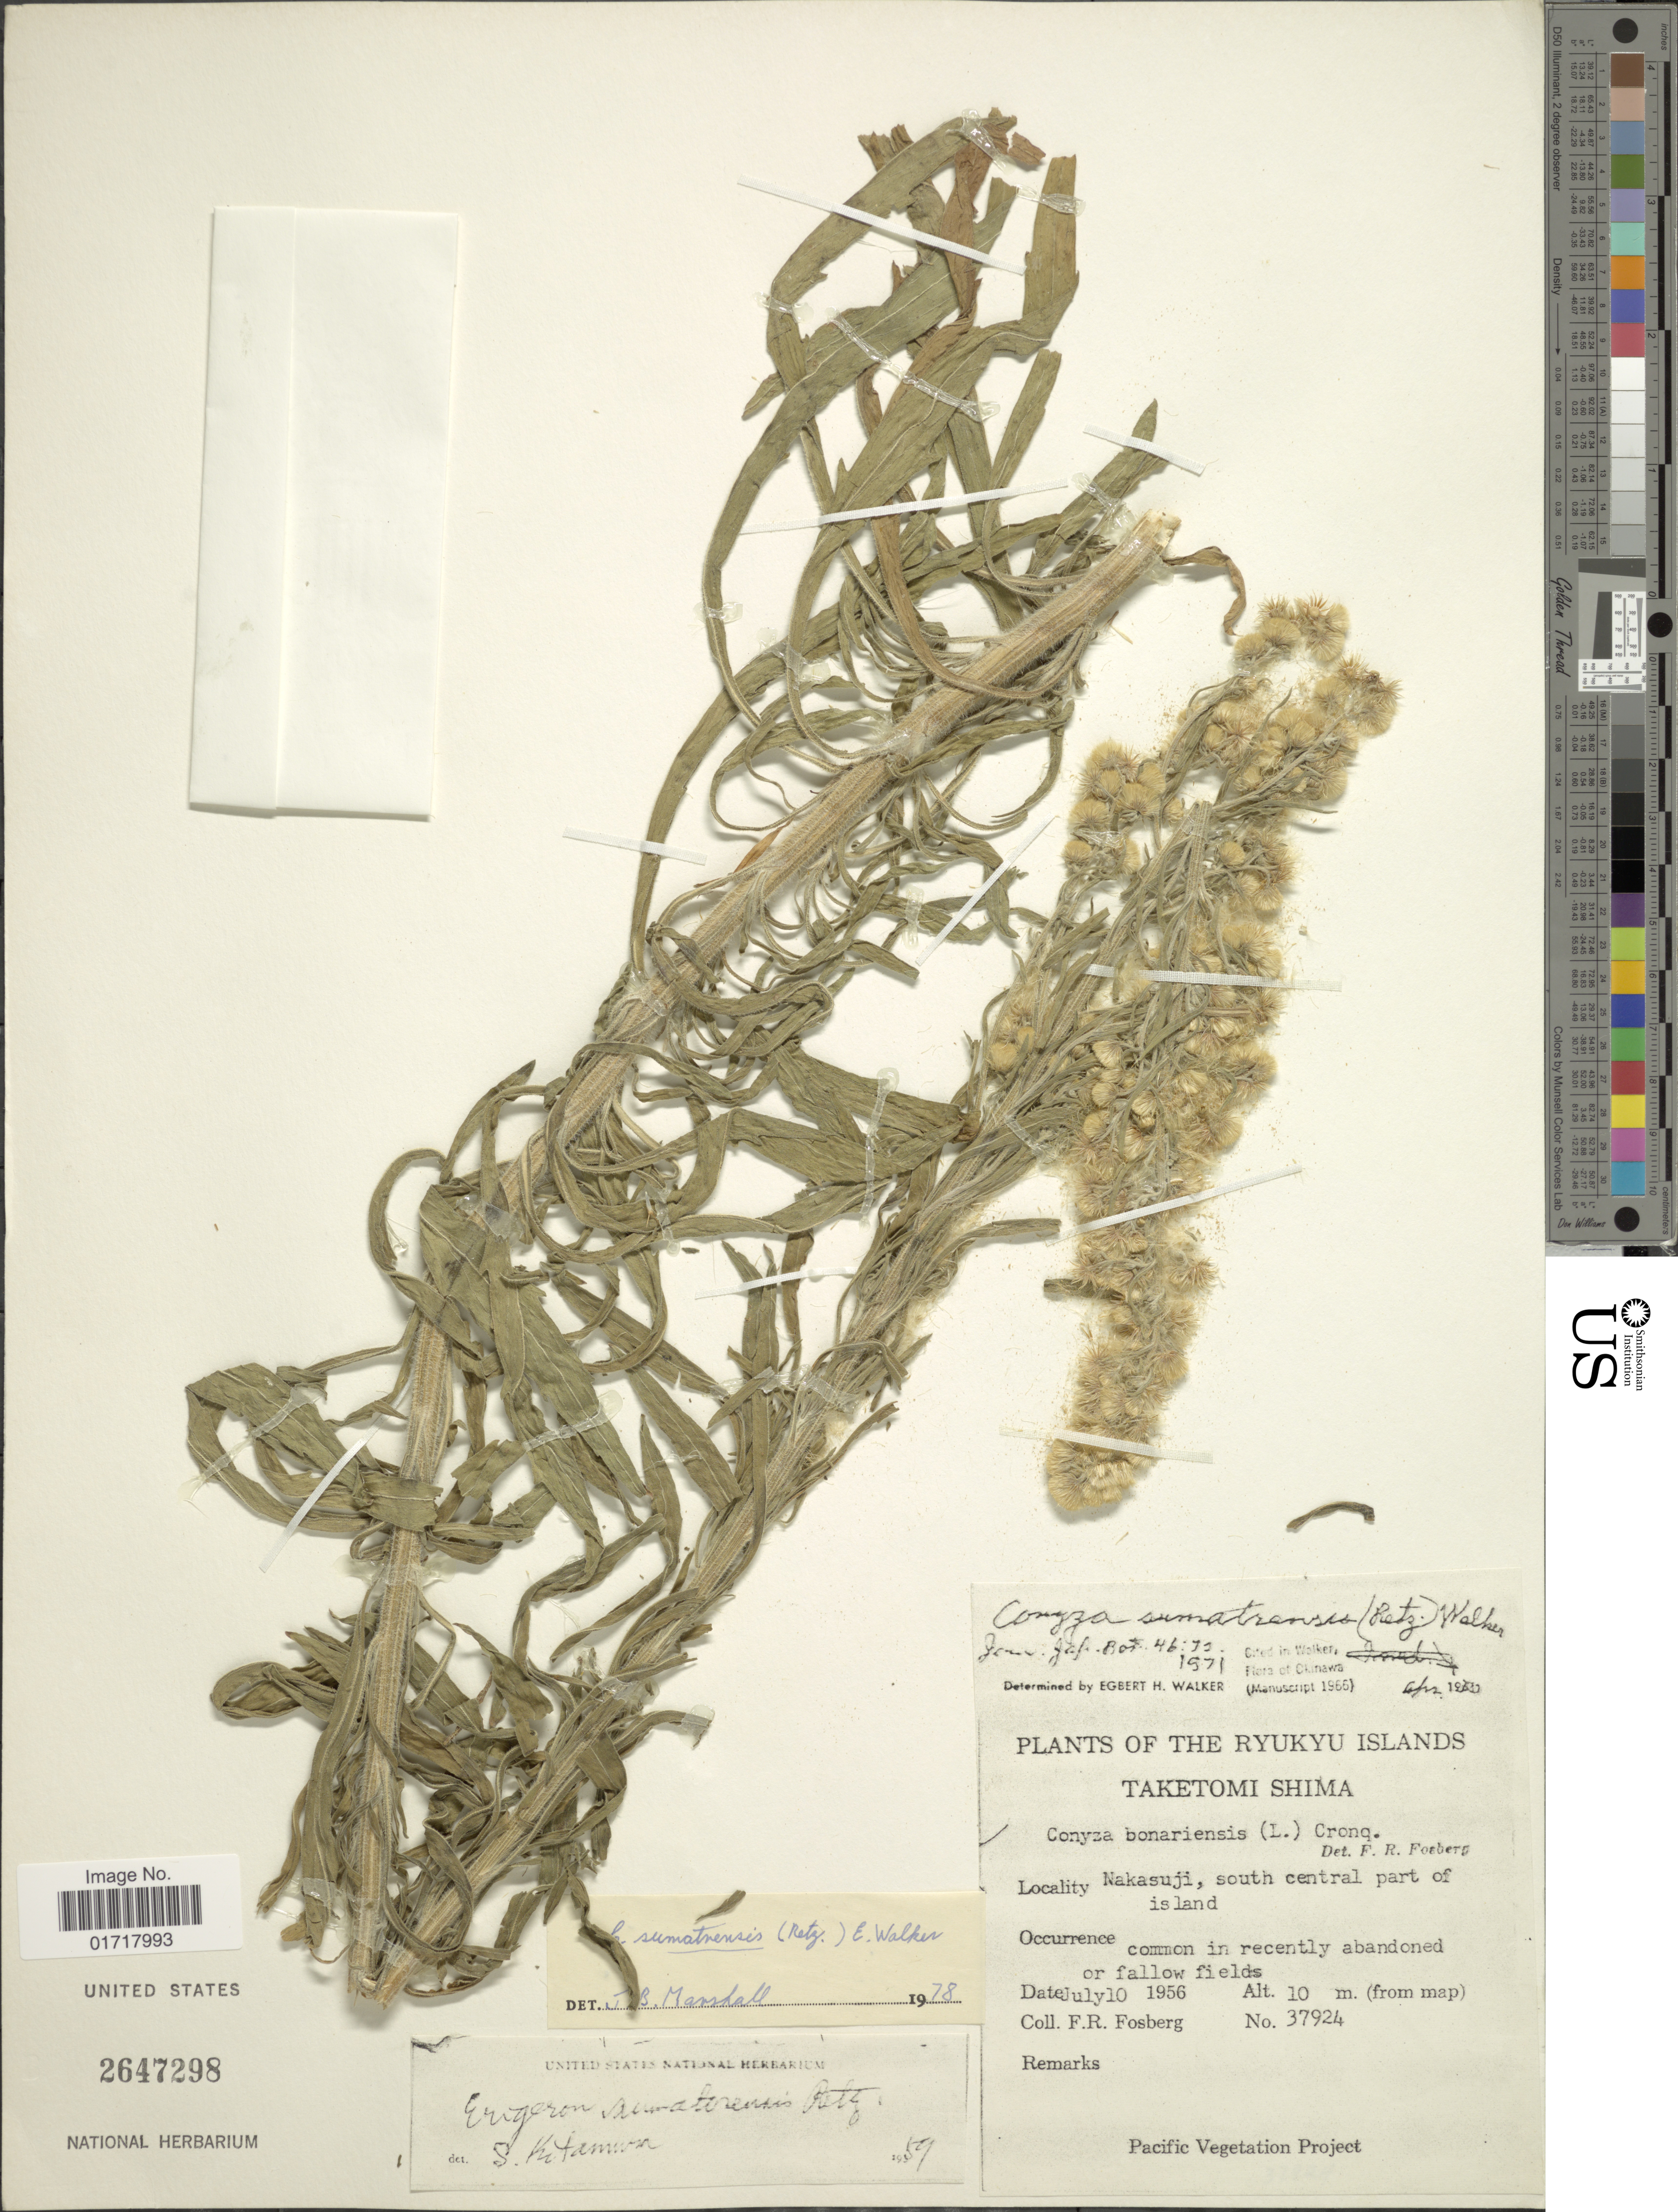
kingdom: Plantae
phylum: Tracheophyta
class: Magnoliopsida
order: Asterales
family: Asteraceae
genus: Conyza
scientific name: Conyza sumatrensis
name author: (Retz.) E. Walker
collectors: F. R. Fosberg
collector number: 37924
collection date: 1956-07-10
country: Japan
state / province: Okinawa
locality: The Ryukyu Islands, Taketomi Shima, Nakasuji, south central part of Island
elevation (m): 10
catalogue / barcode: US 2647298